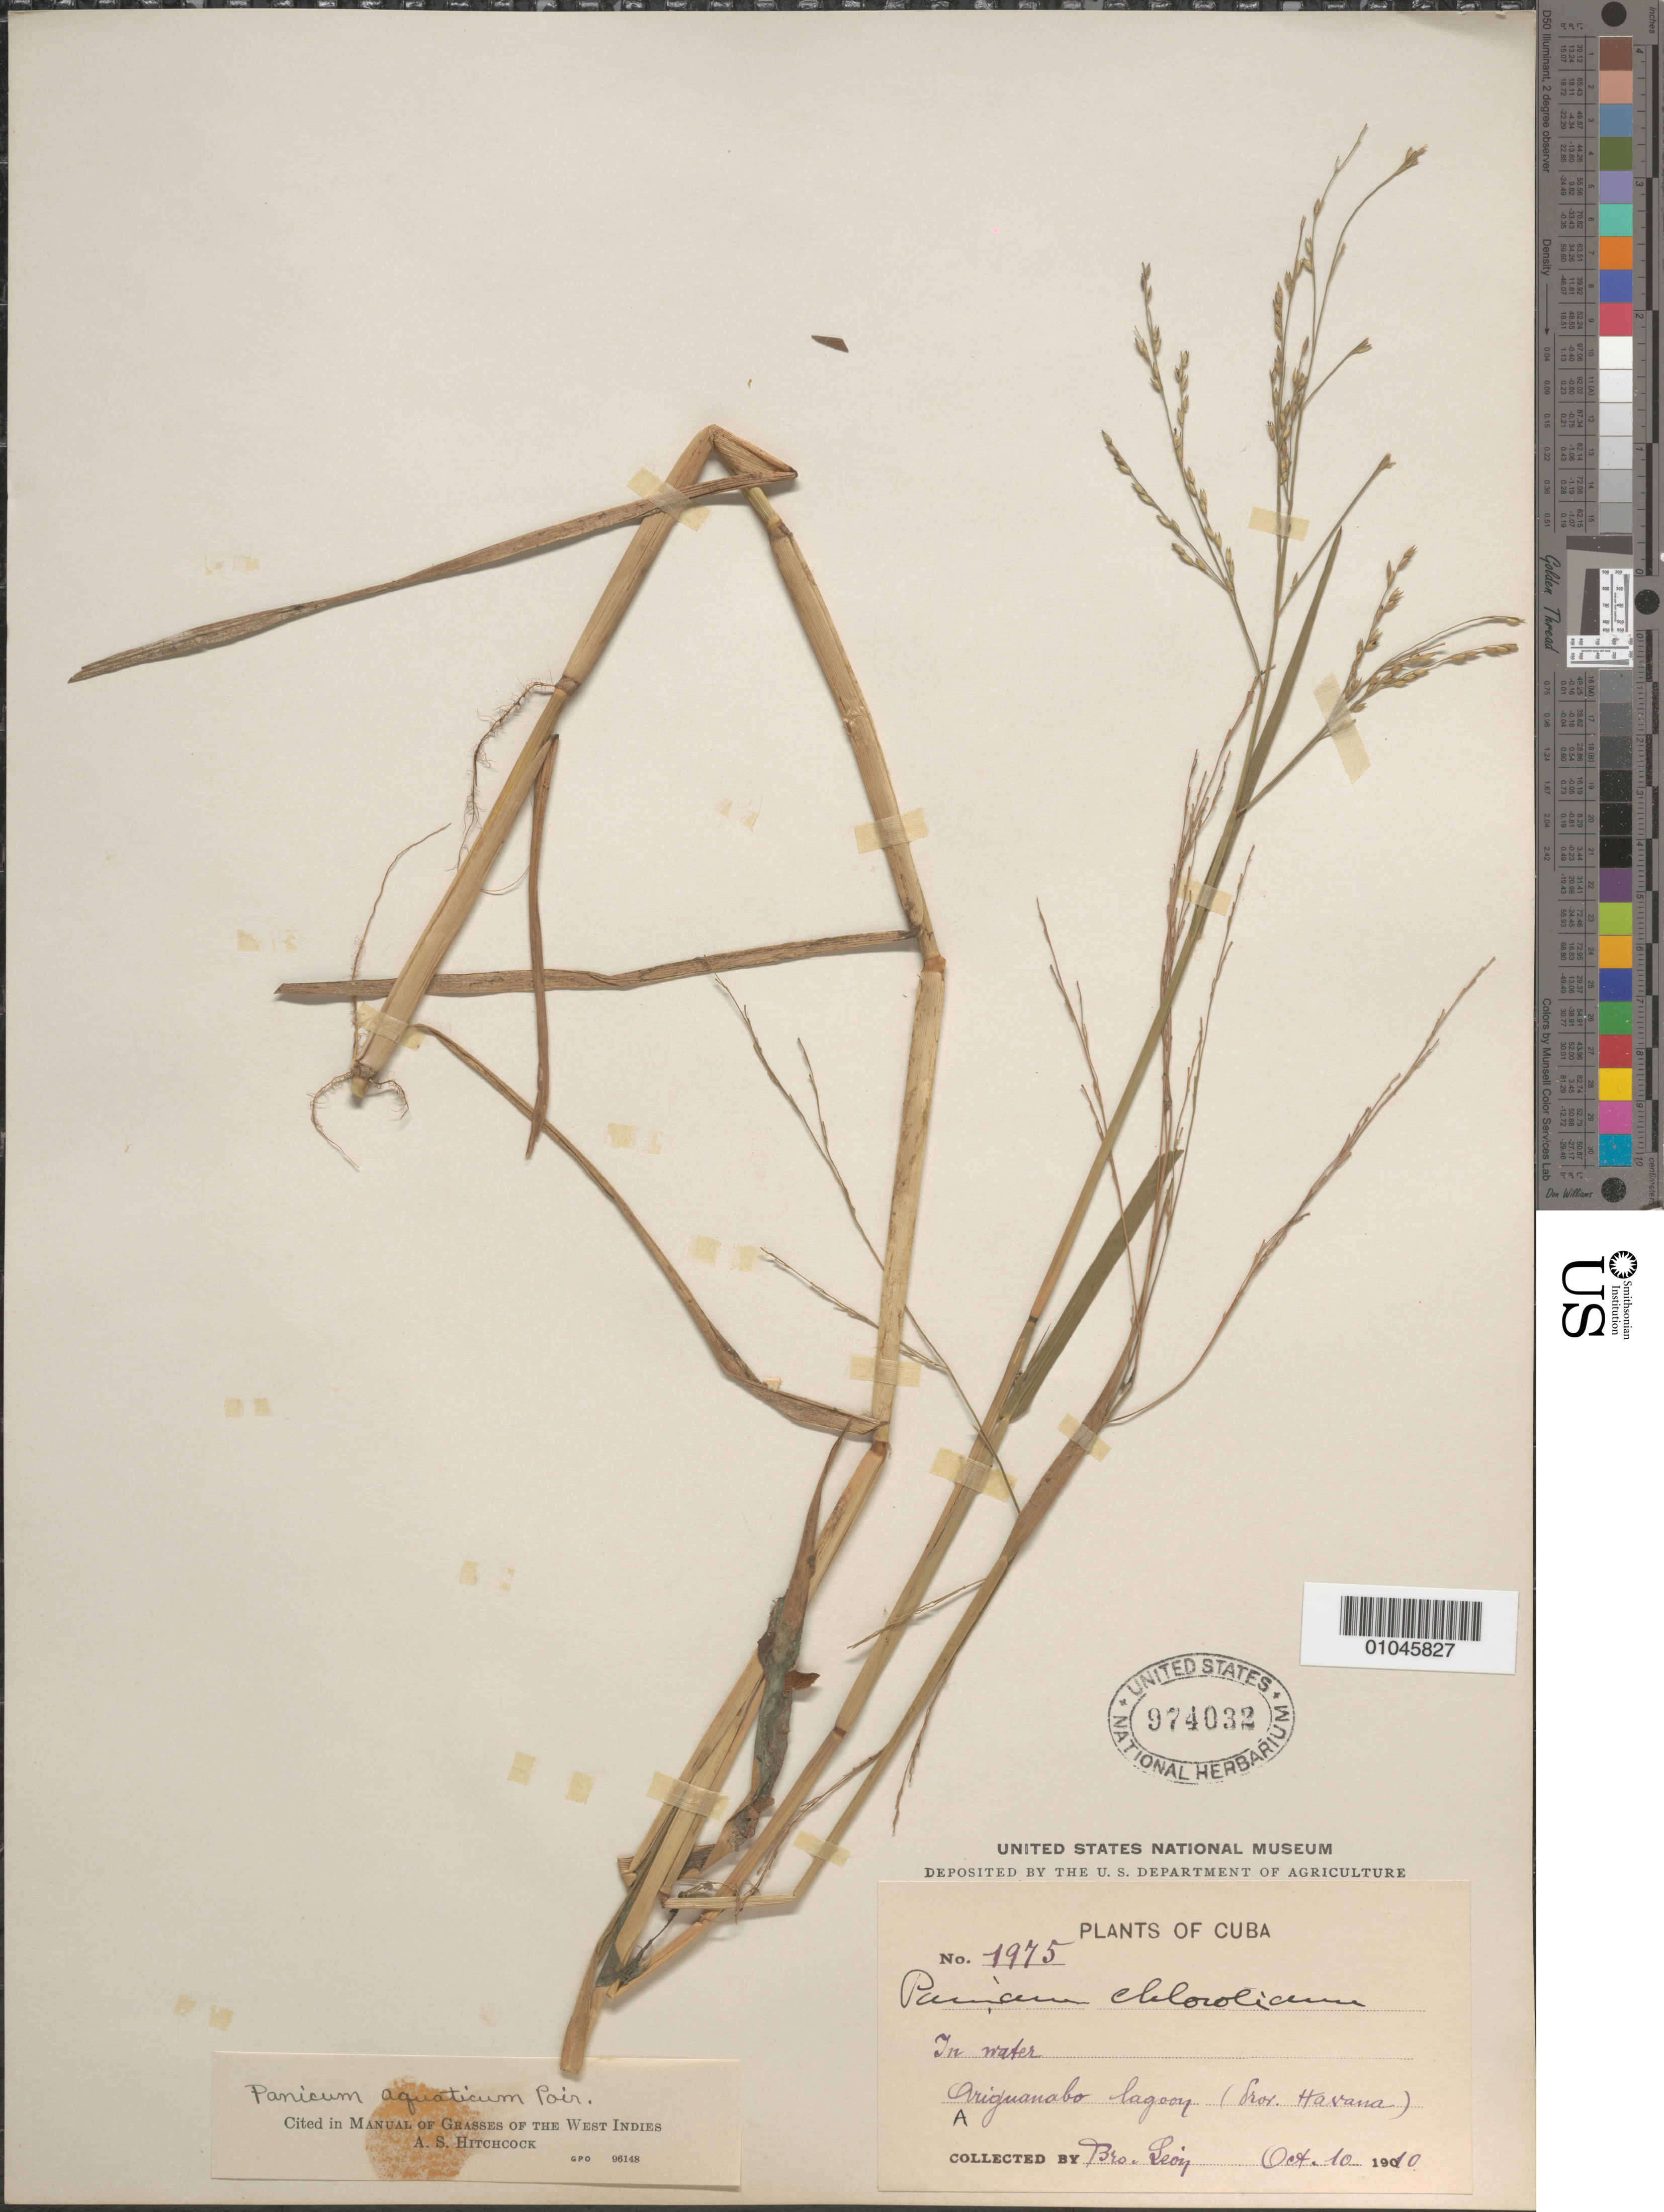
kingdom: Plantae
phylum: Tracheophyta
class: Liliopsida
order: Poales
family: Poaceae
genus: Panicum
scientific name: Panicum aquaticum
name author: Poir.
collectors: Bro. León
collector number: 1975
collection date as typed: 10 Oct 1910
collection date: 1910-10-10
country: Cuba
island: Cuba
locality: In water Havana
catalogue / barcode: US 974032